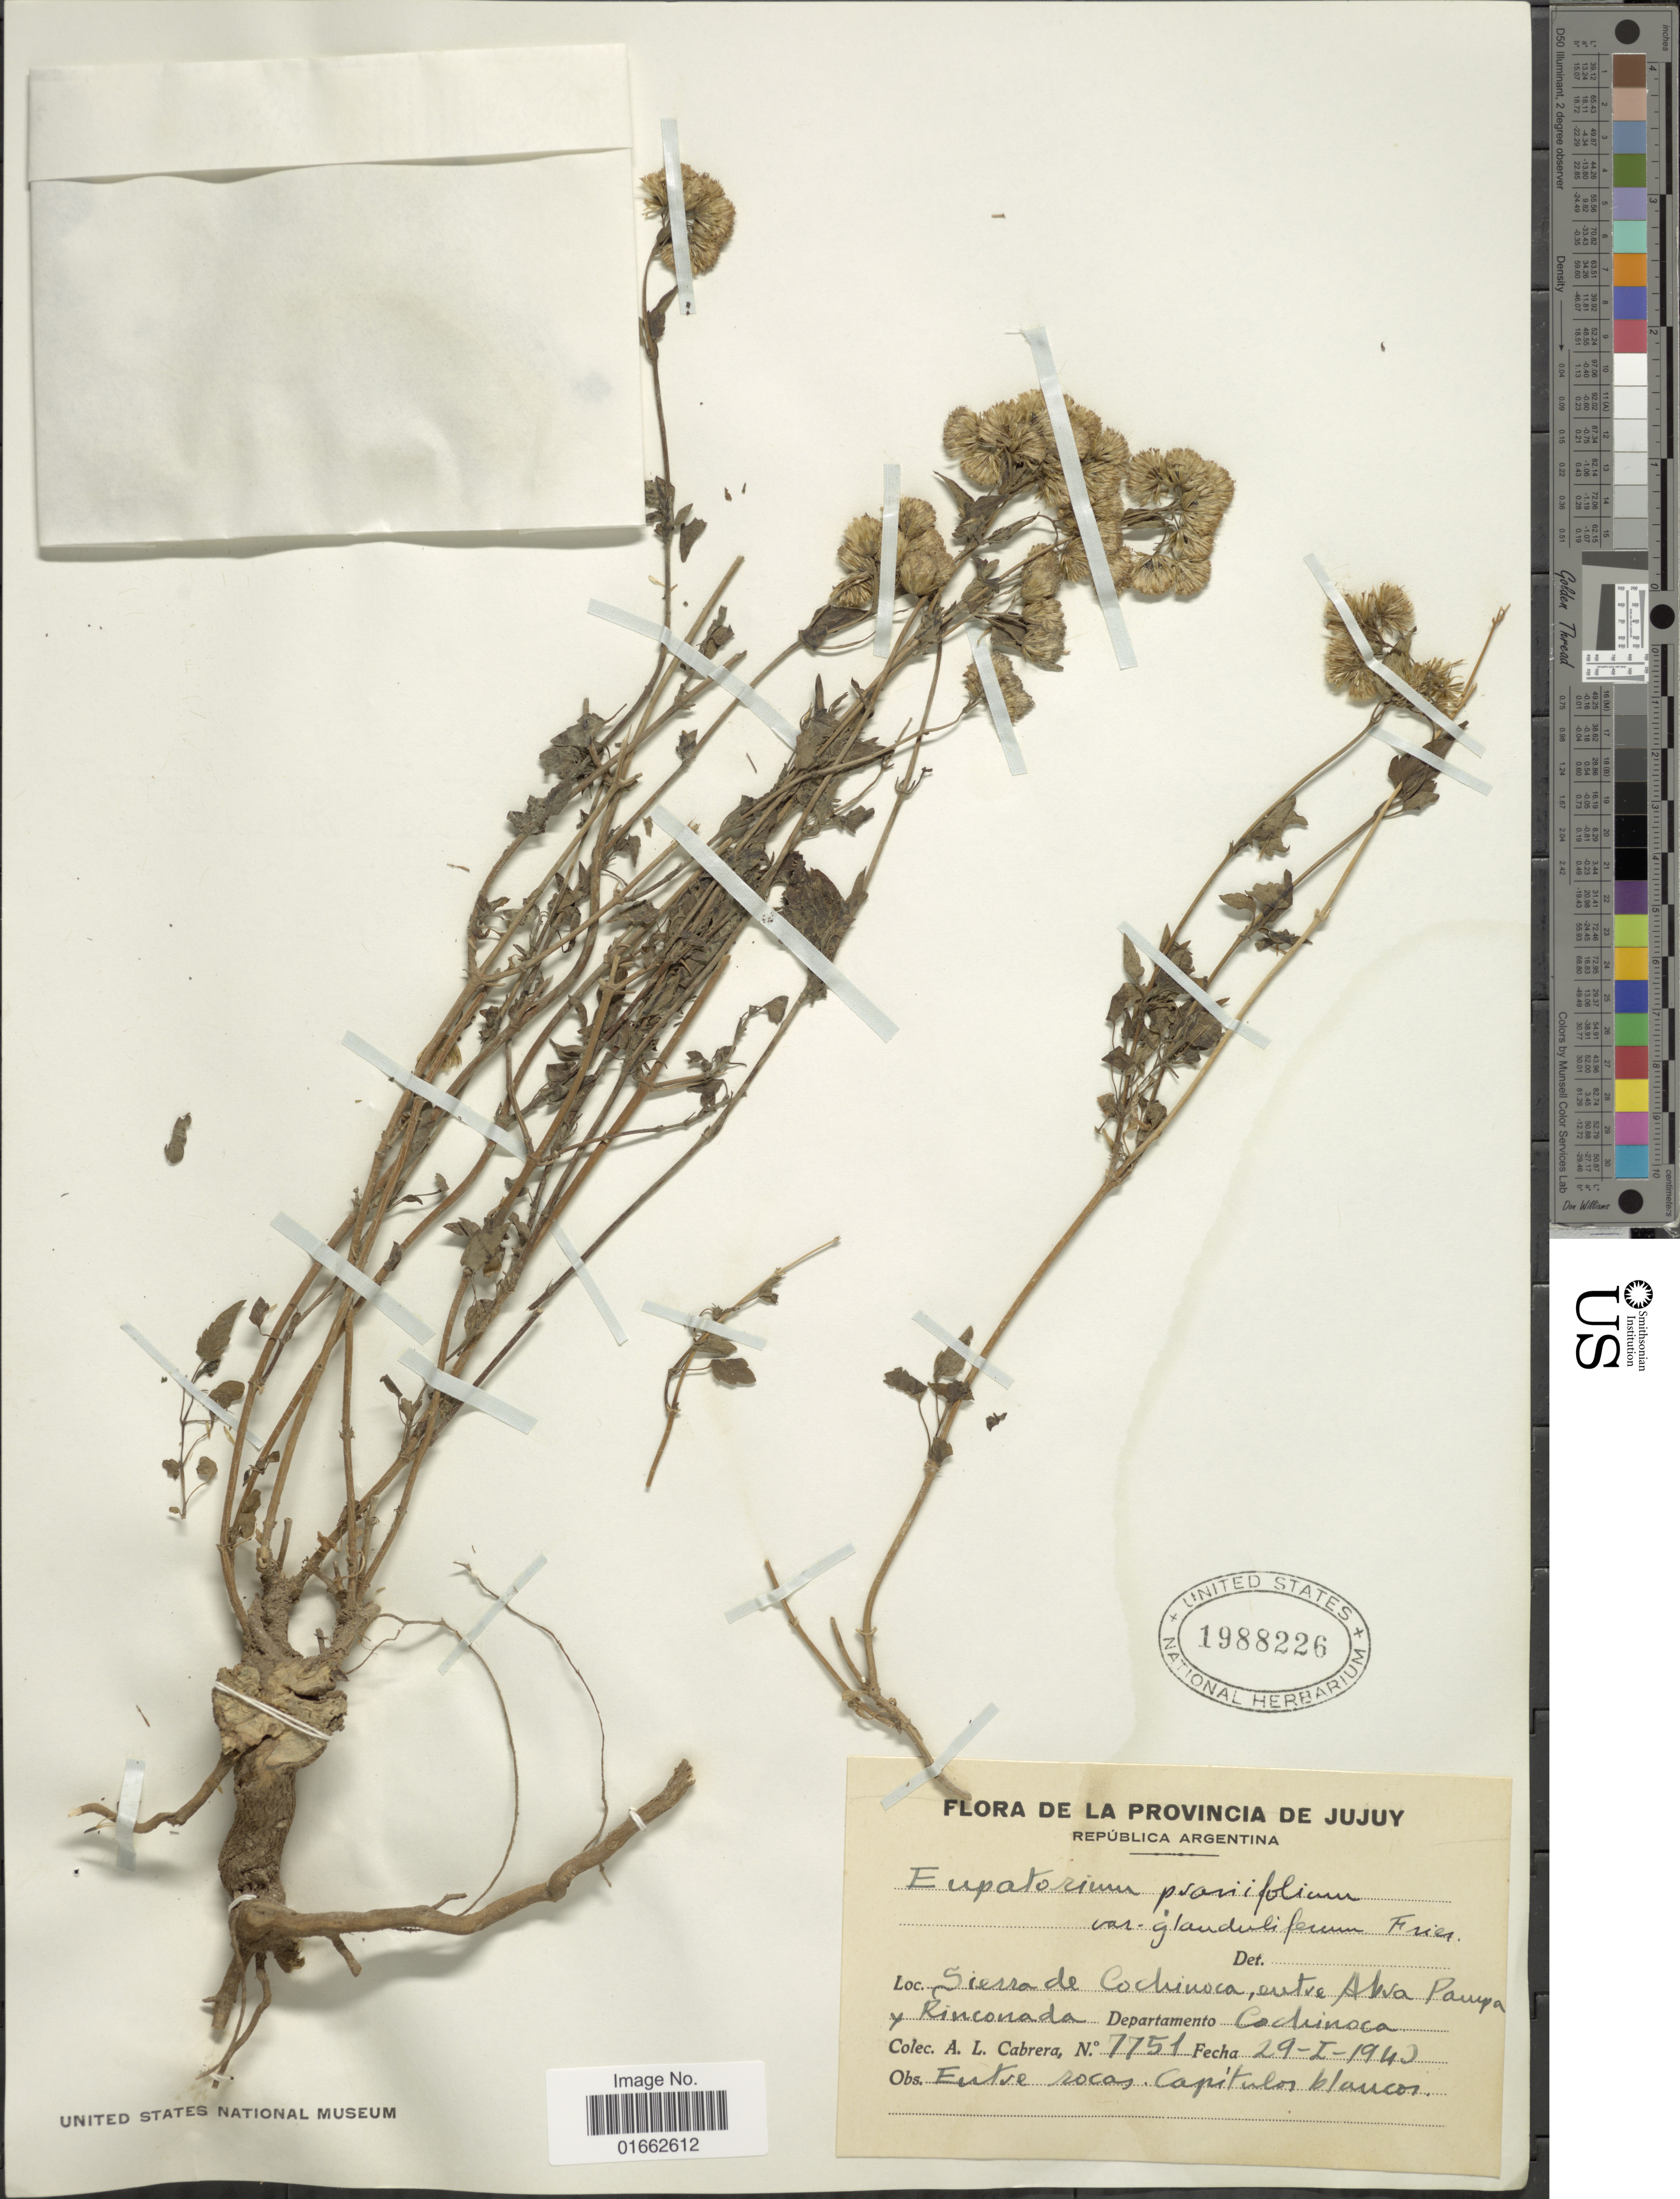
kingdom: Plantae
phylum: Tracheophyta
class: Magnoliopsida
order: Asterales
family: Asteraceae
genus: Fleischmannia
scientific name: Fleischmannia prasiifolia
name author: (Griseb.) R.M. King & H. Rob.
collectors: A. L. Cabrera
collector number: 7751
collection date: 1943-01-29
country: Argentina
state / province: Jujuy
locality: Sierra de Cochinoca, entre Alva Pampa y Rinconada, Departamento Cochinoca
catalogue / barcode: US 1988226